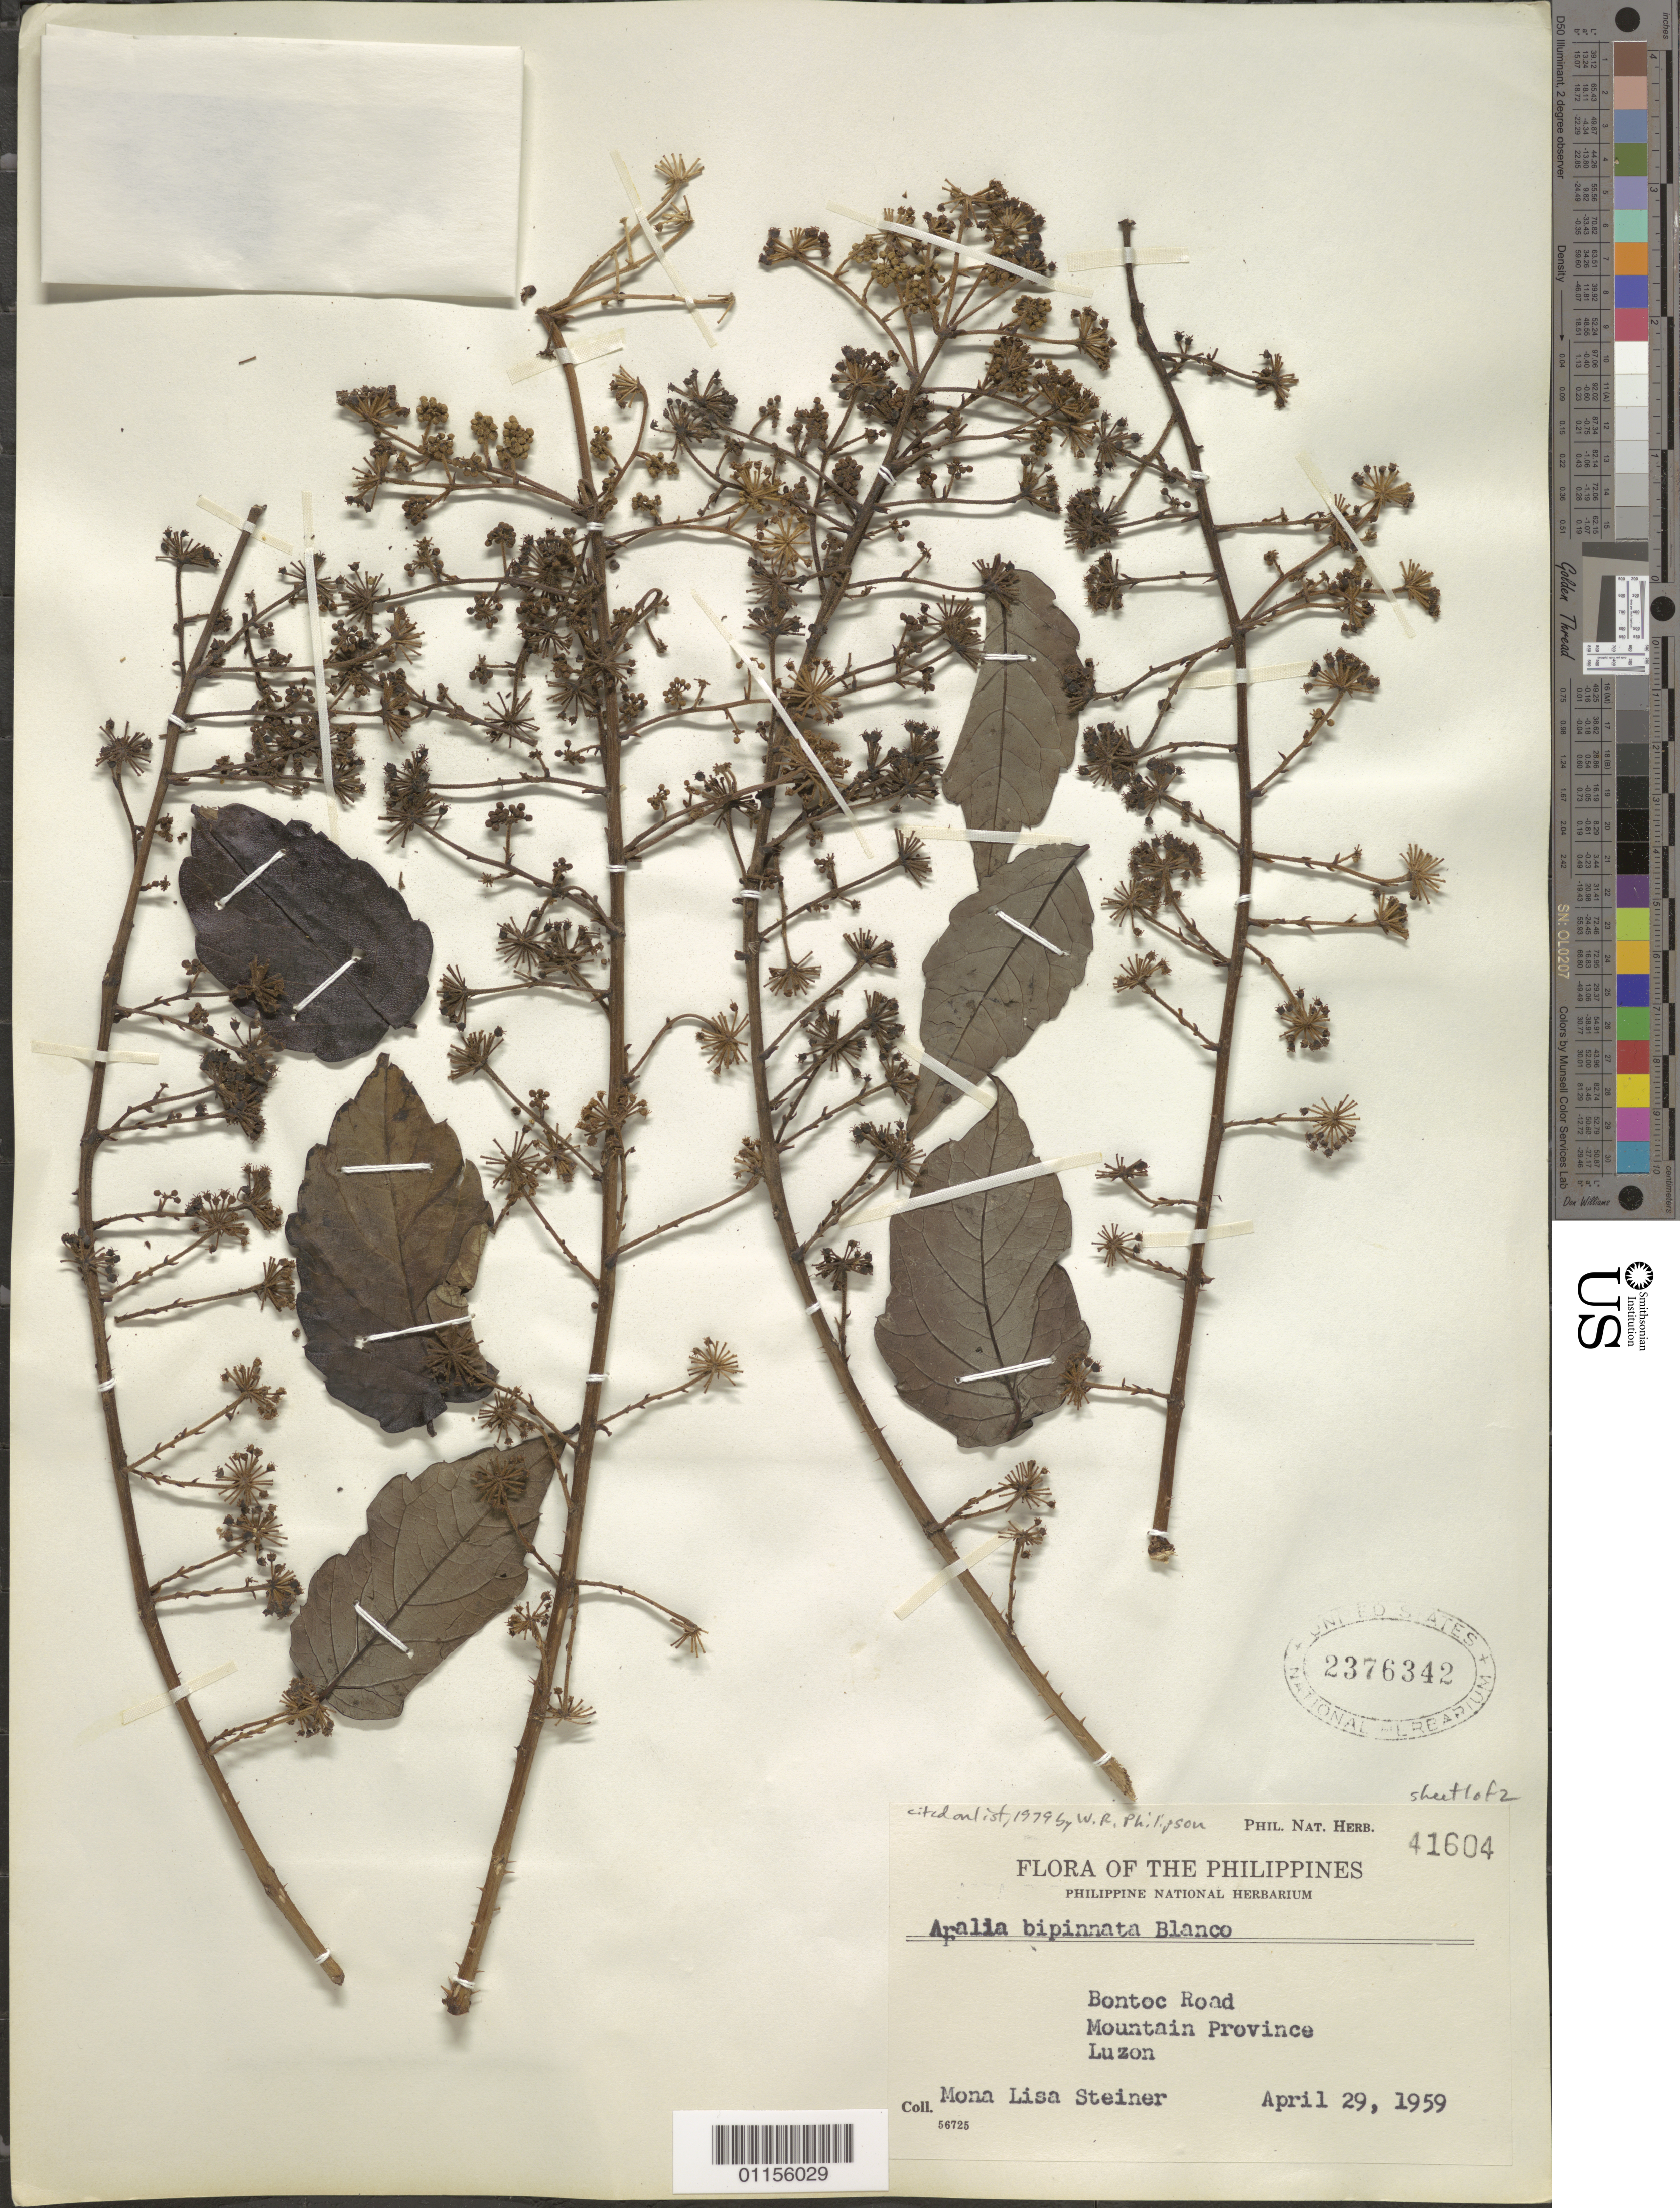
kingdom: Plantae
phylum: Tracheophyta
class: Magnoliopsida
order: Apiales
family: Araliaceae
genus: Aralia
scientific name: Aralia bipinnata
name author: Blanco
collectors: M. Steiner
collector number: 41604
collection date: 1959-04-29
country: Philippines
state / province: Cordillera (Administrative Region)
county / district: Mountain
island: Luzon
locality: Bontoc Road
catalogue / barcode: US 2376342